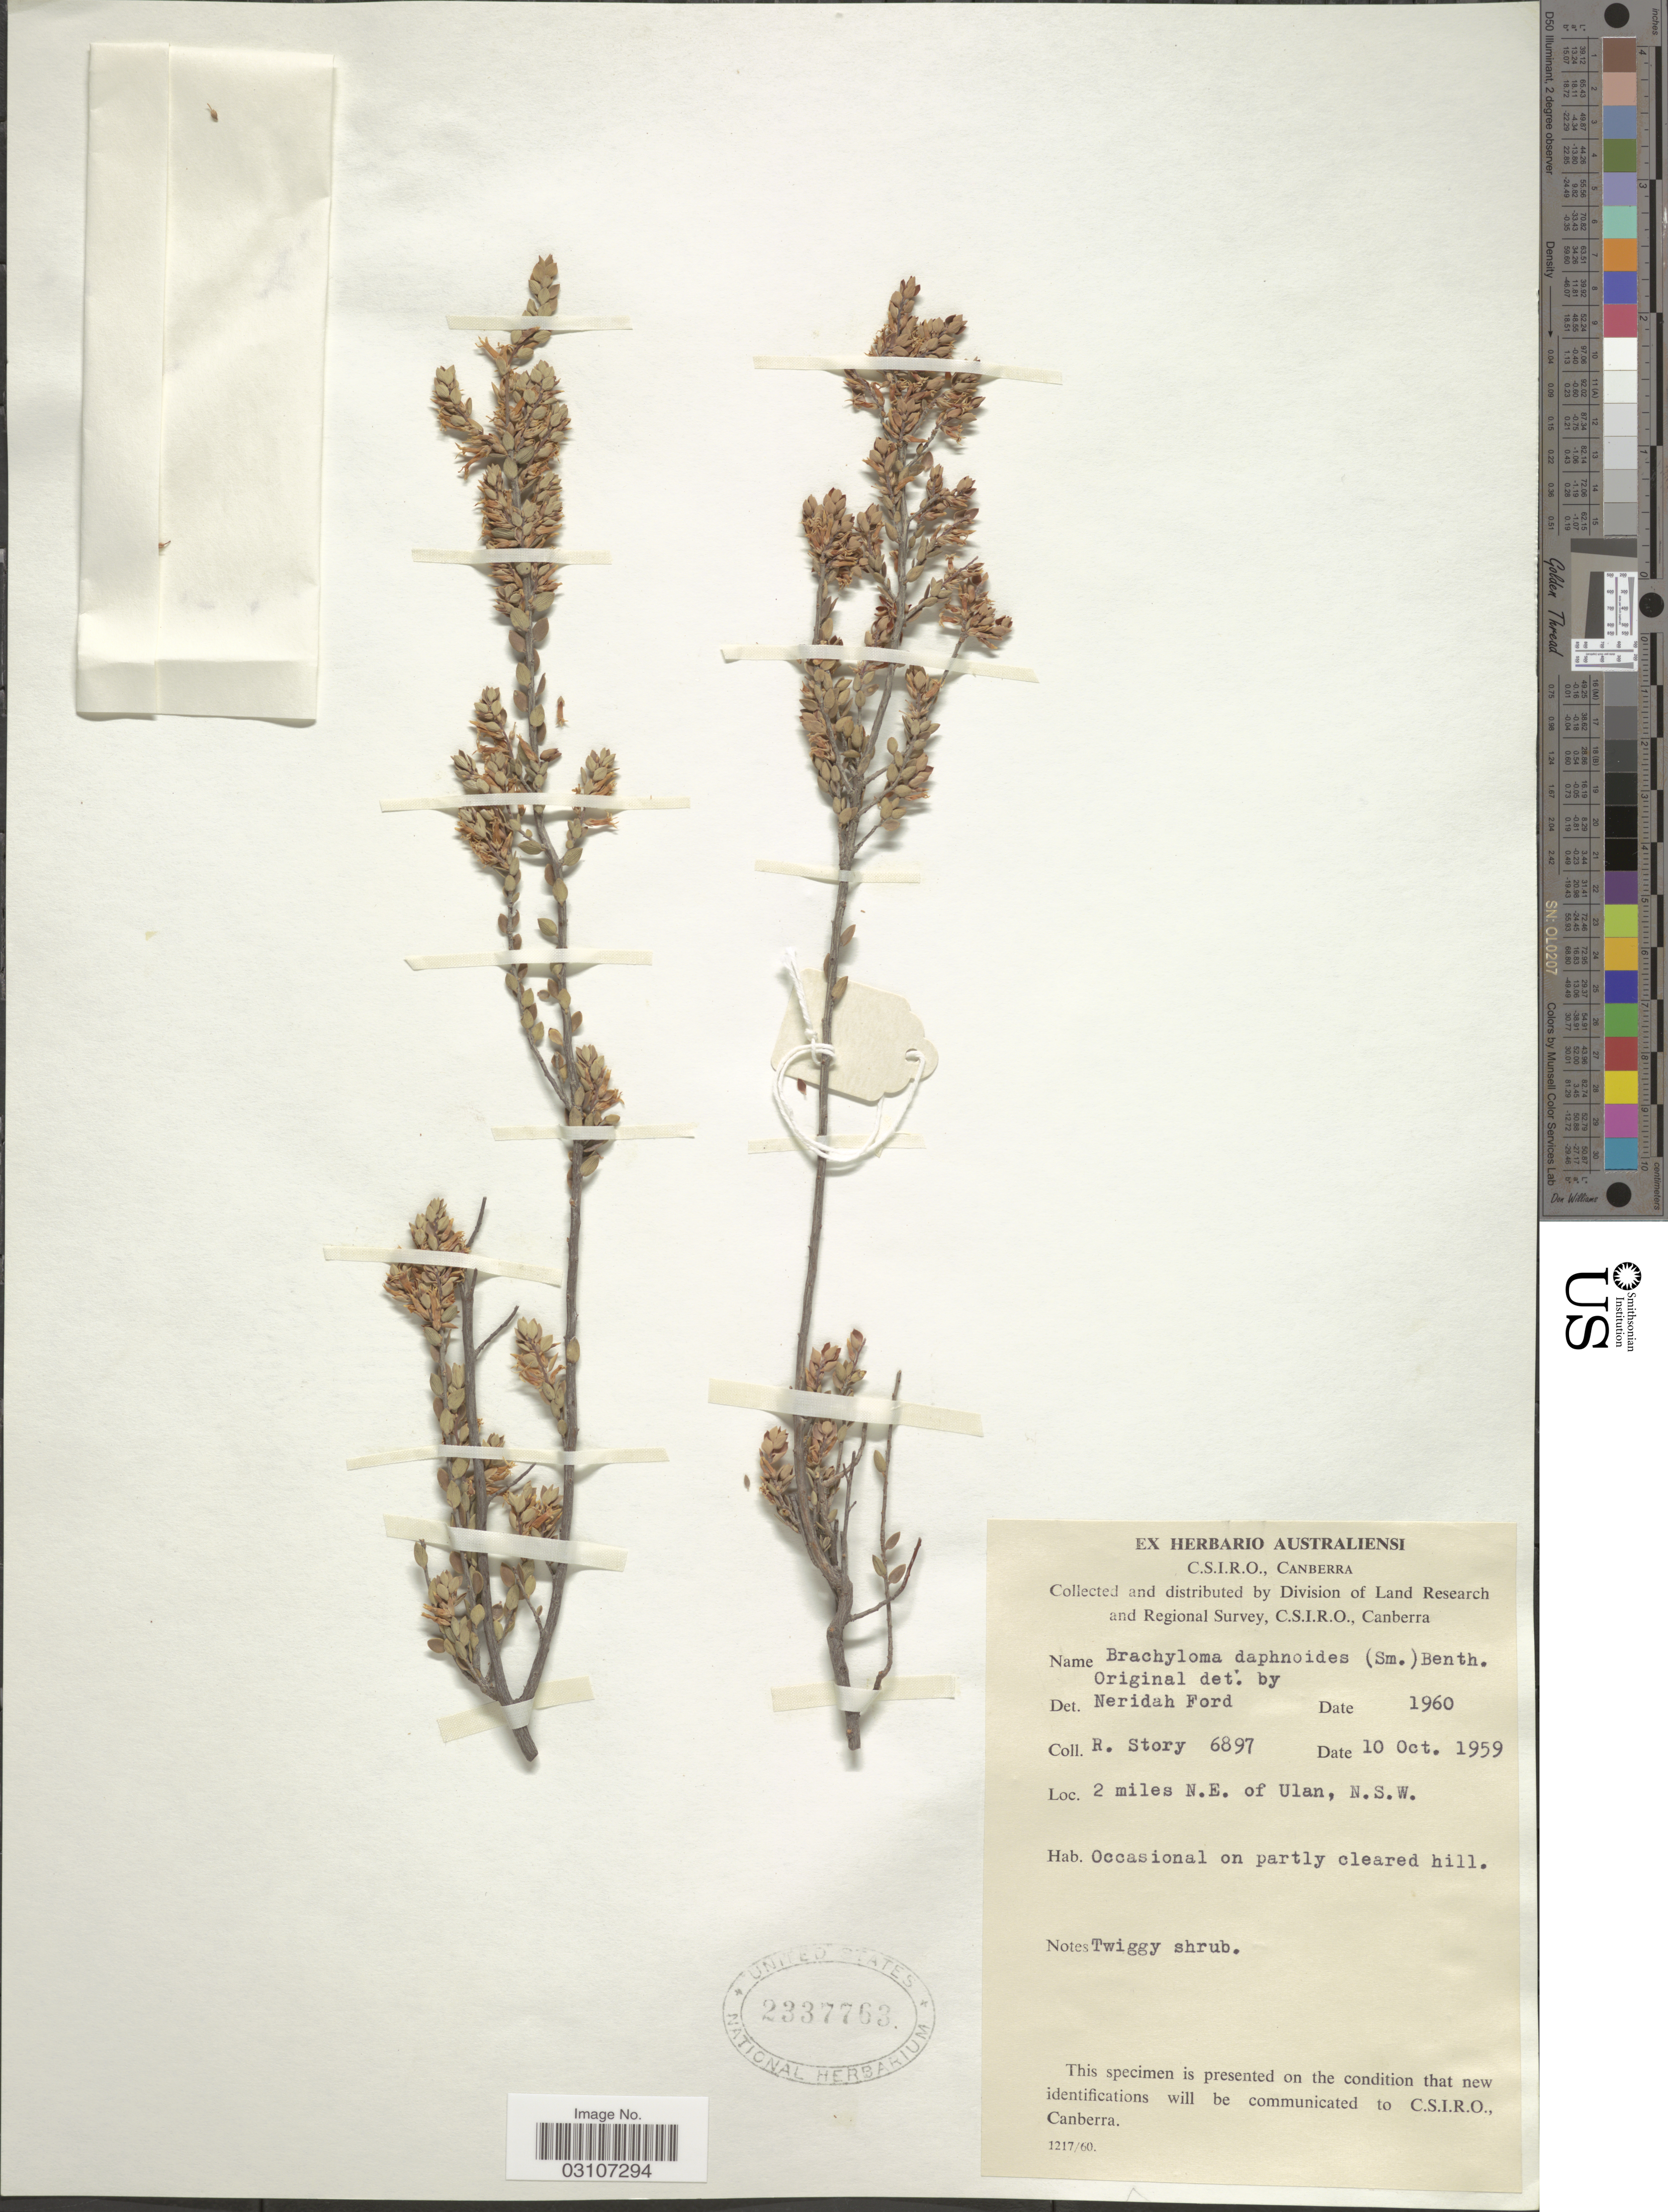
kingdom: Plantae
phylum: Tracheophyta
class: Magnoliopsida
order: Ericales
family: Ericaceae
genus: Brachyloma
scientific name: Brachyloma daphnoides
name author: (Sm.) Benth.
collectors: R. Story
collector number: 6897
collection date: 1959-10-10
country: Australia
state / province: New South Wales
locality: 2 miles N. E. of Ulan, N. S. W.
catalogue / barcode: US 2337763